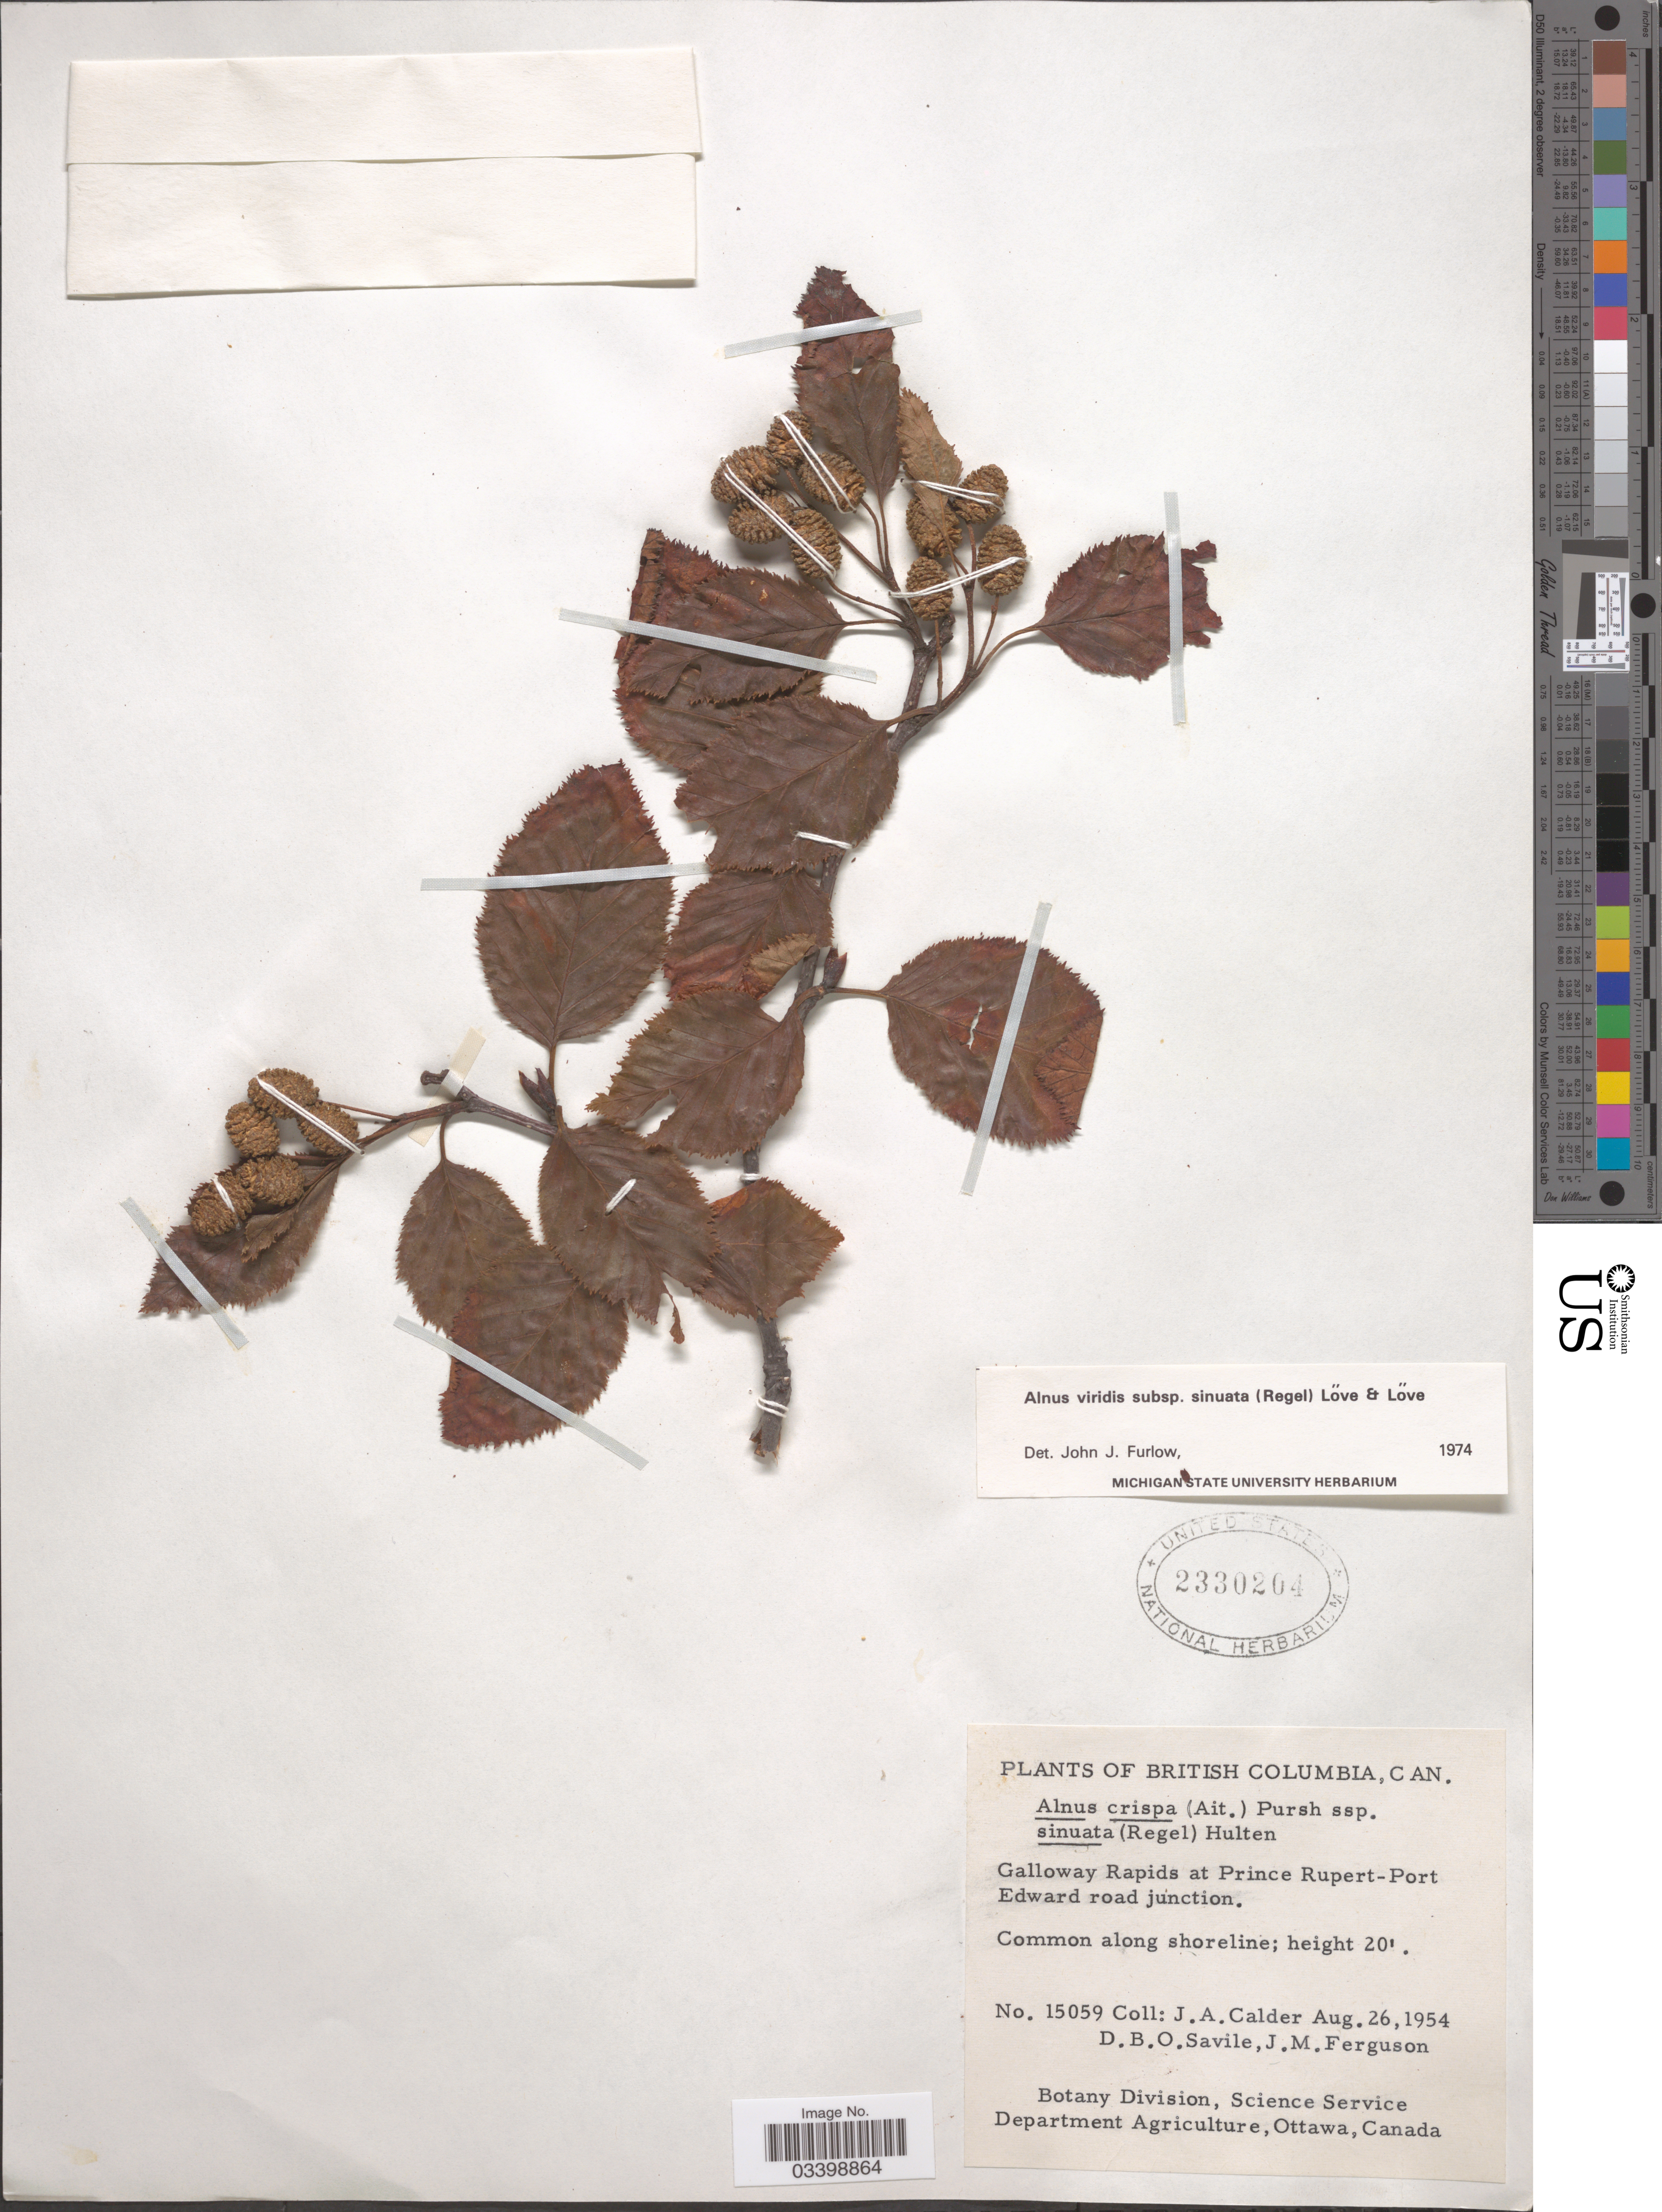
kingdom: Plantae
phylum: Tracheophyta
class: Magnoliopsida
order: Fagales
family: Betulaceae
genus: Alnus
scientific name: Alnus viridis subsp. sinuata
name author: Regel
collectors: J. A. Calder, D. Savile & J. M. Ferguson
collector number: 15059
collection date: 1954-08-26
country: Canada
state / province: British Columbia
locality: Galloway Rapids at Prince Rupert-Port Edward road junction.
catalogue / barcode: US 2330204